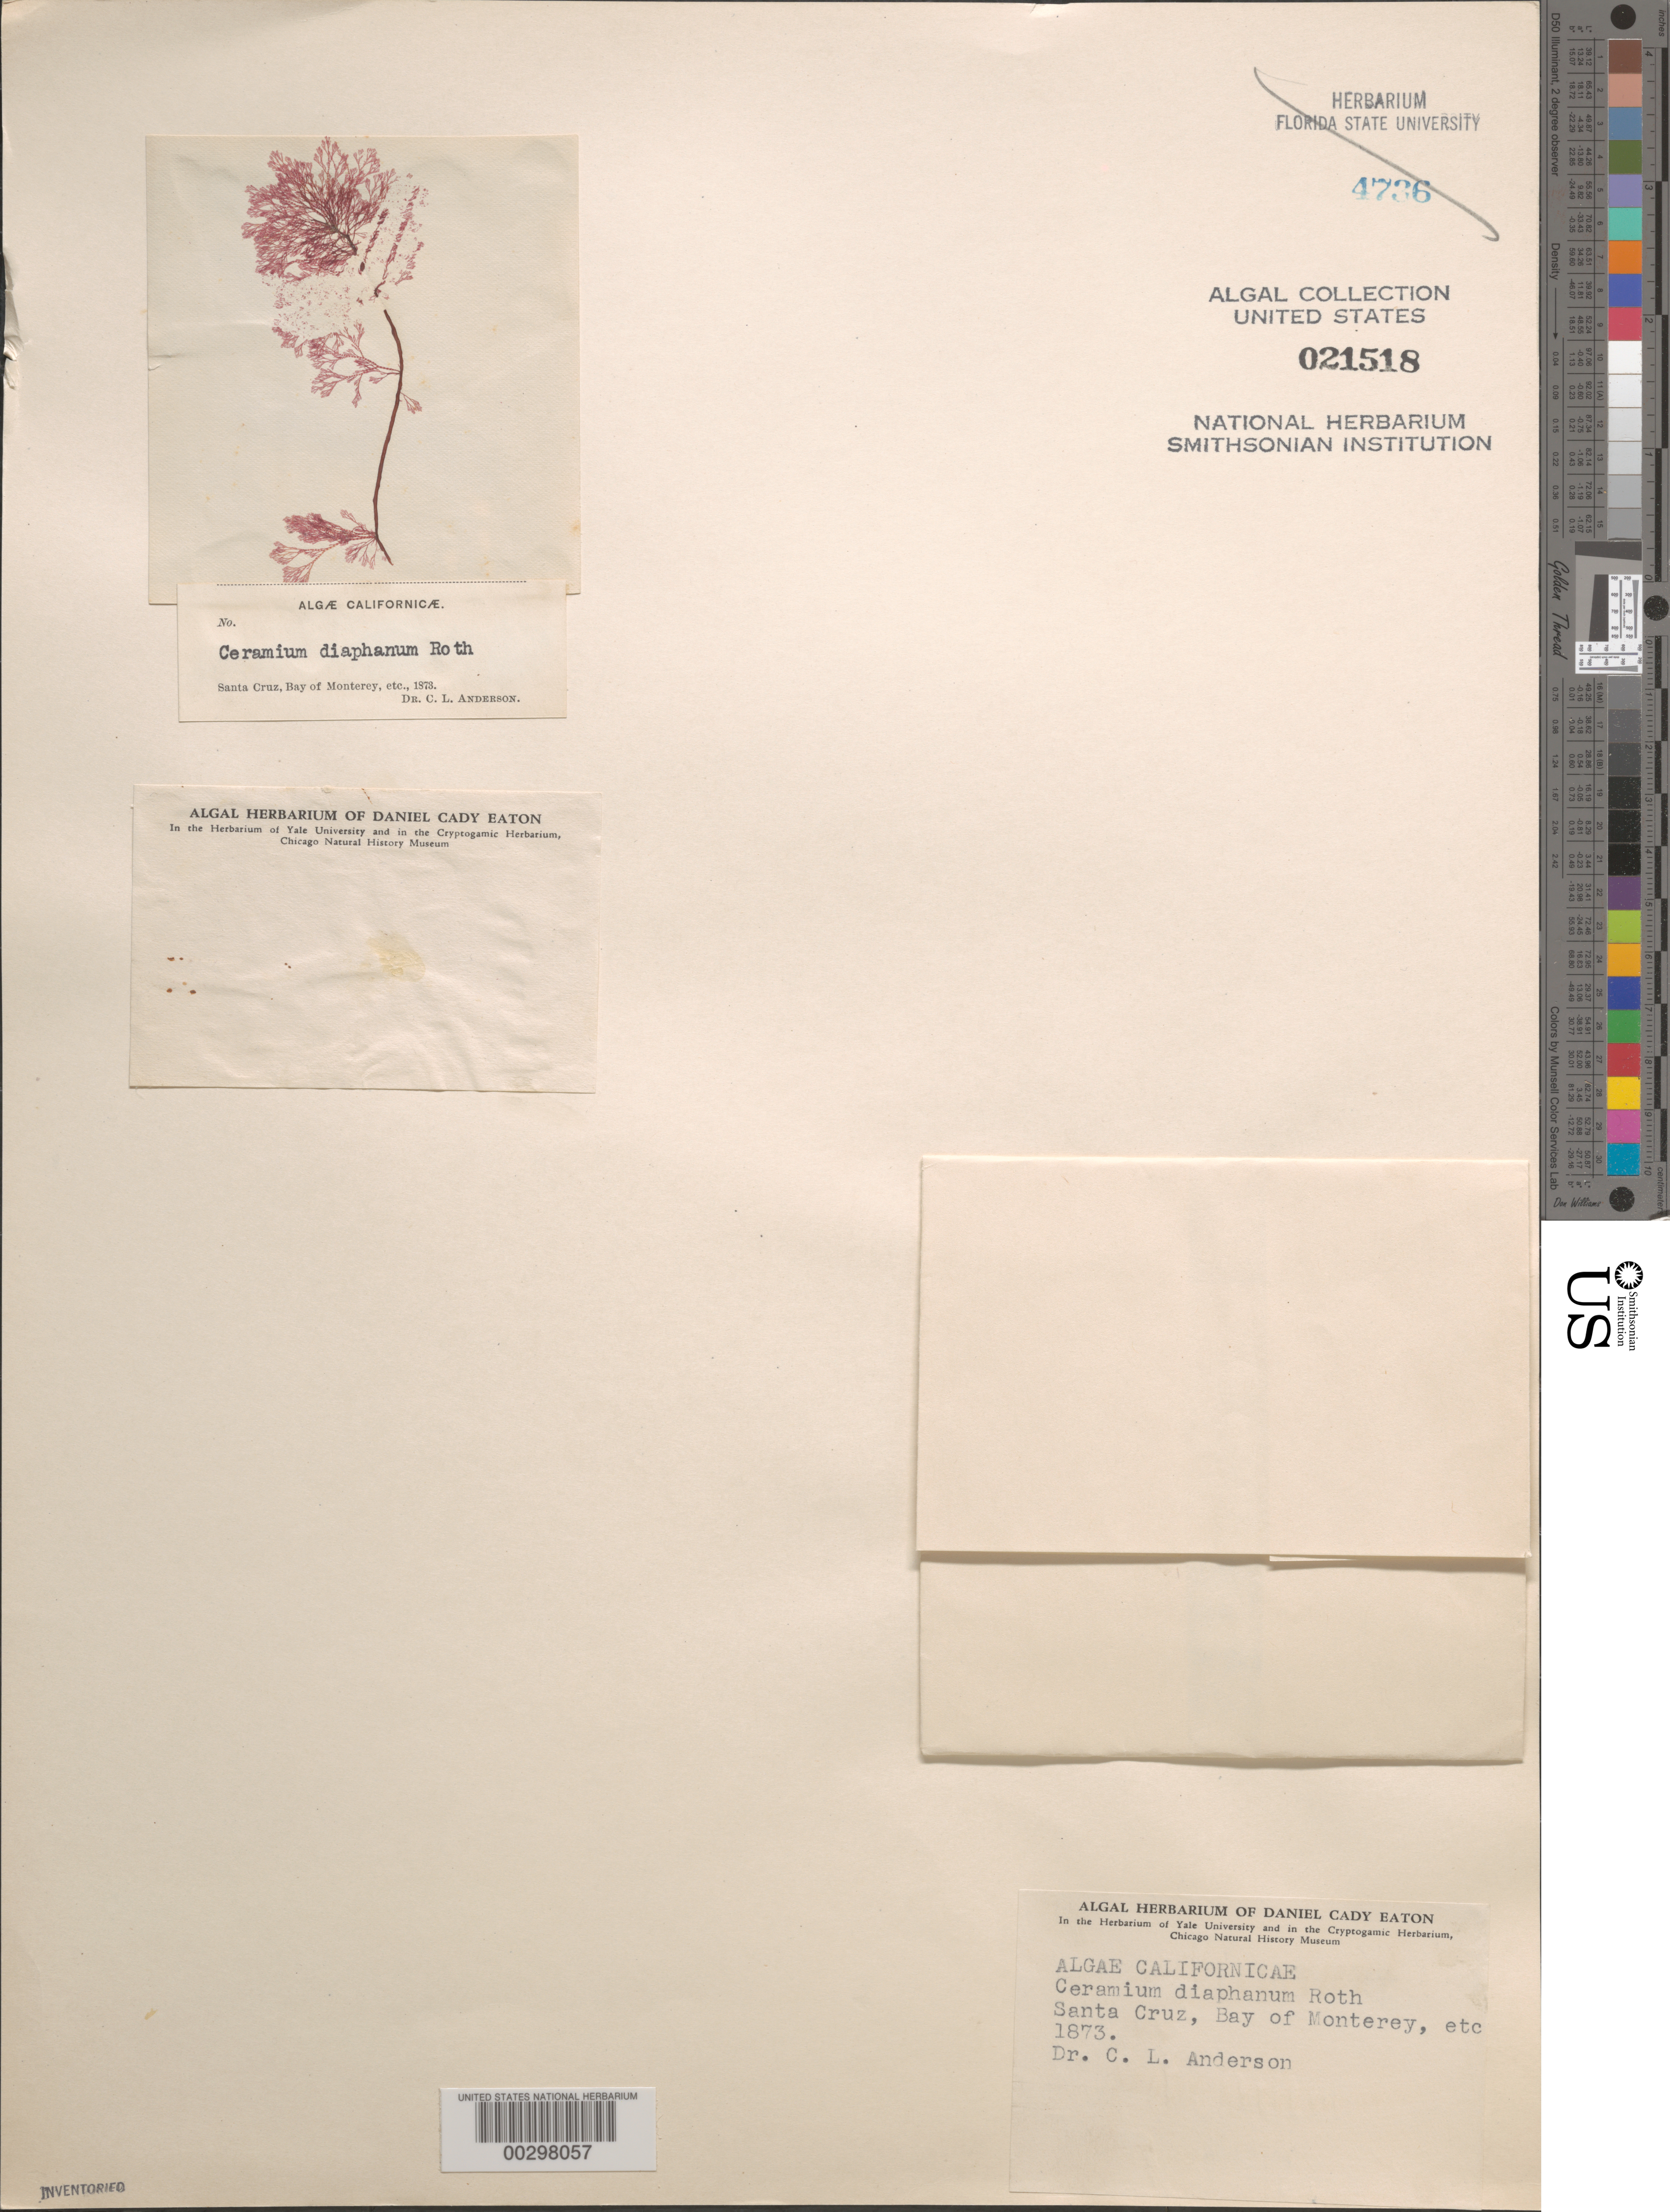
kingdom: Plantae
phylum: Rhodophyta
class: Florideophyceae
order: Ceramiales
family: Ceramiaceae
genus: Ceramium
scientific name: Ceramium diaphanum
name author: (Lightf.) Roth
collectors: C. L. Anderson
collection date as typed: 1873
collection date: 1873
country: United States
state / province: California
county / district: Santa Cruz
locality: Santa Cruz, Monterey Bay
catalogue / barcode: US 21518